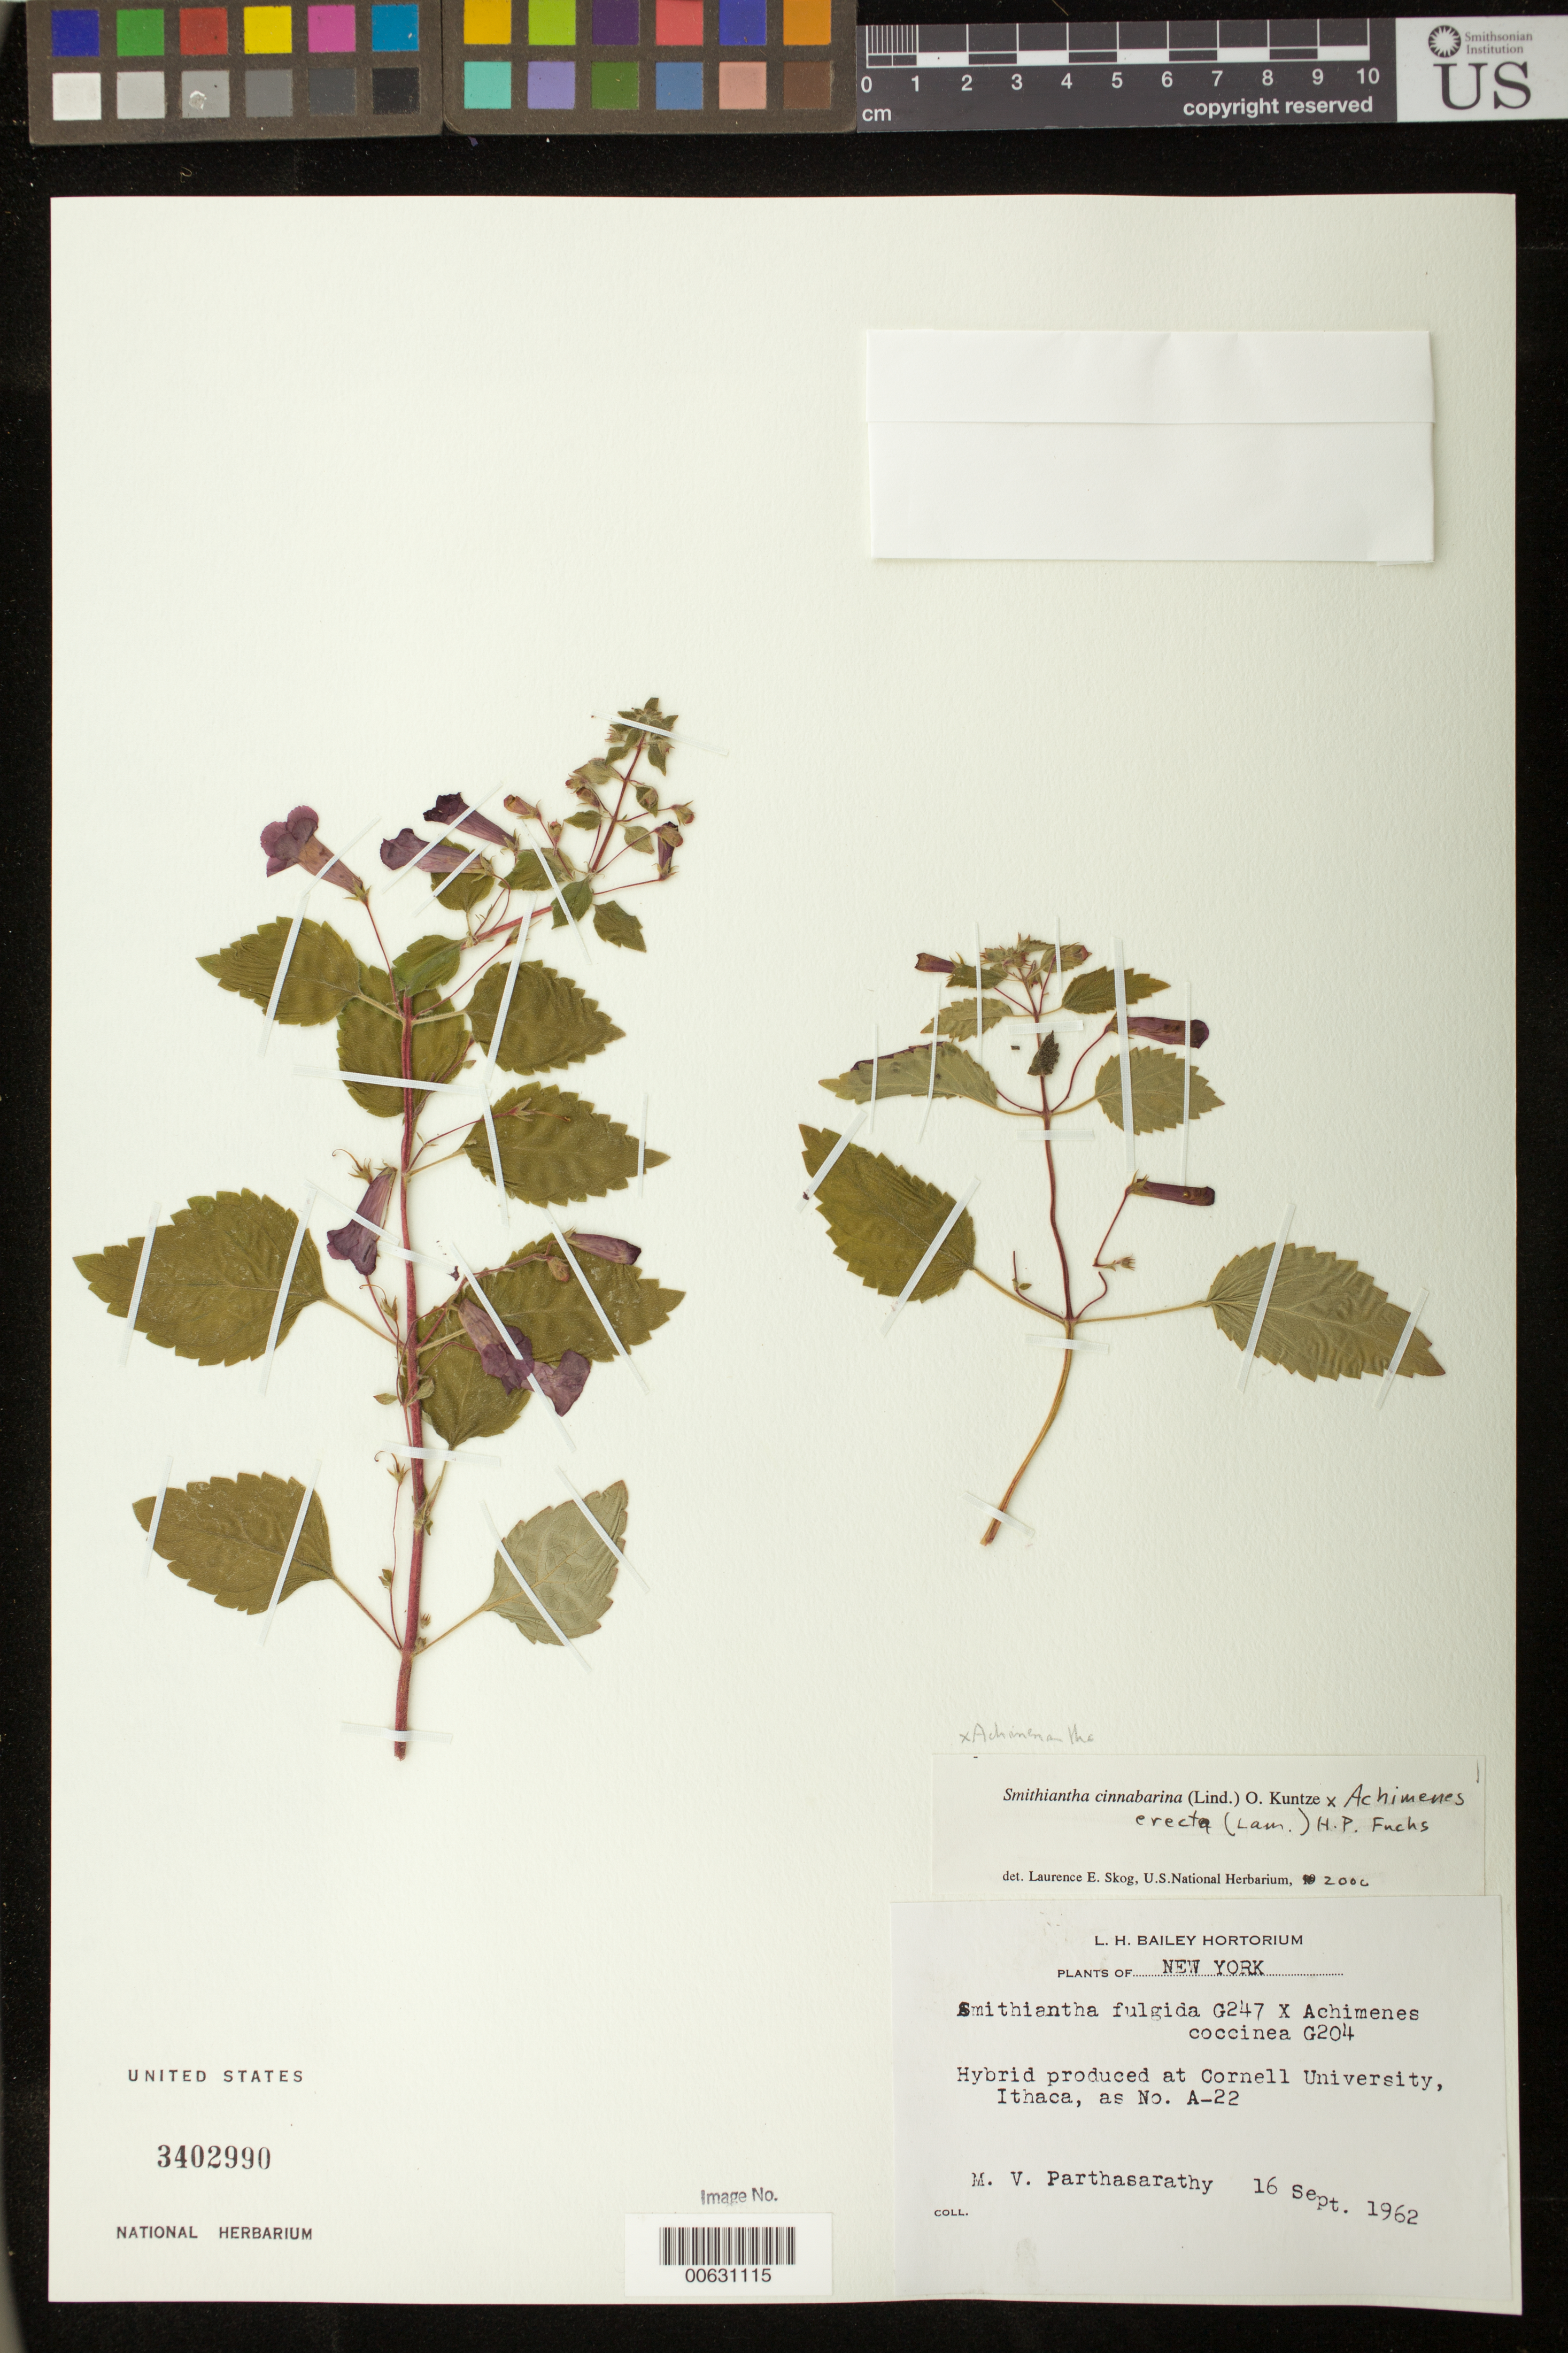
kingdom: Plantae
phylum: Tracheophyta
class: Magnoliopsida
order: Lamiales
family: Gesneriaceae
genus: Achimenantha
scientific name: x Achimenantha hybrid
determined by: Skog, Laurence E.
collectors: M. Parthasarathy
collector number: s.n. [A-22]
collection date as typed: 16 Sep 1962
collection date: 1962-09-16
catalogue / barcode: US 3402990